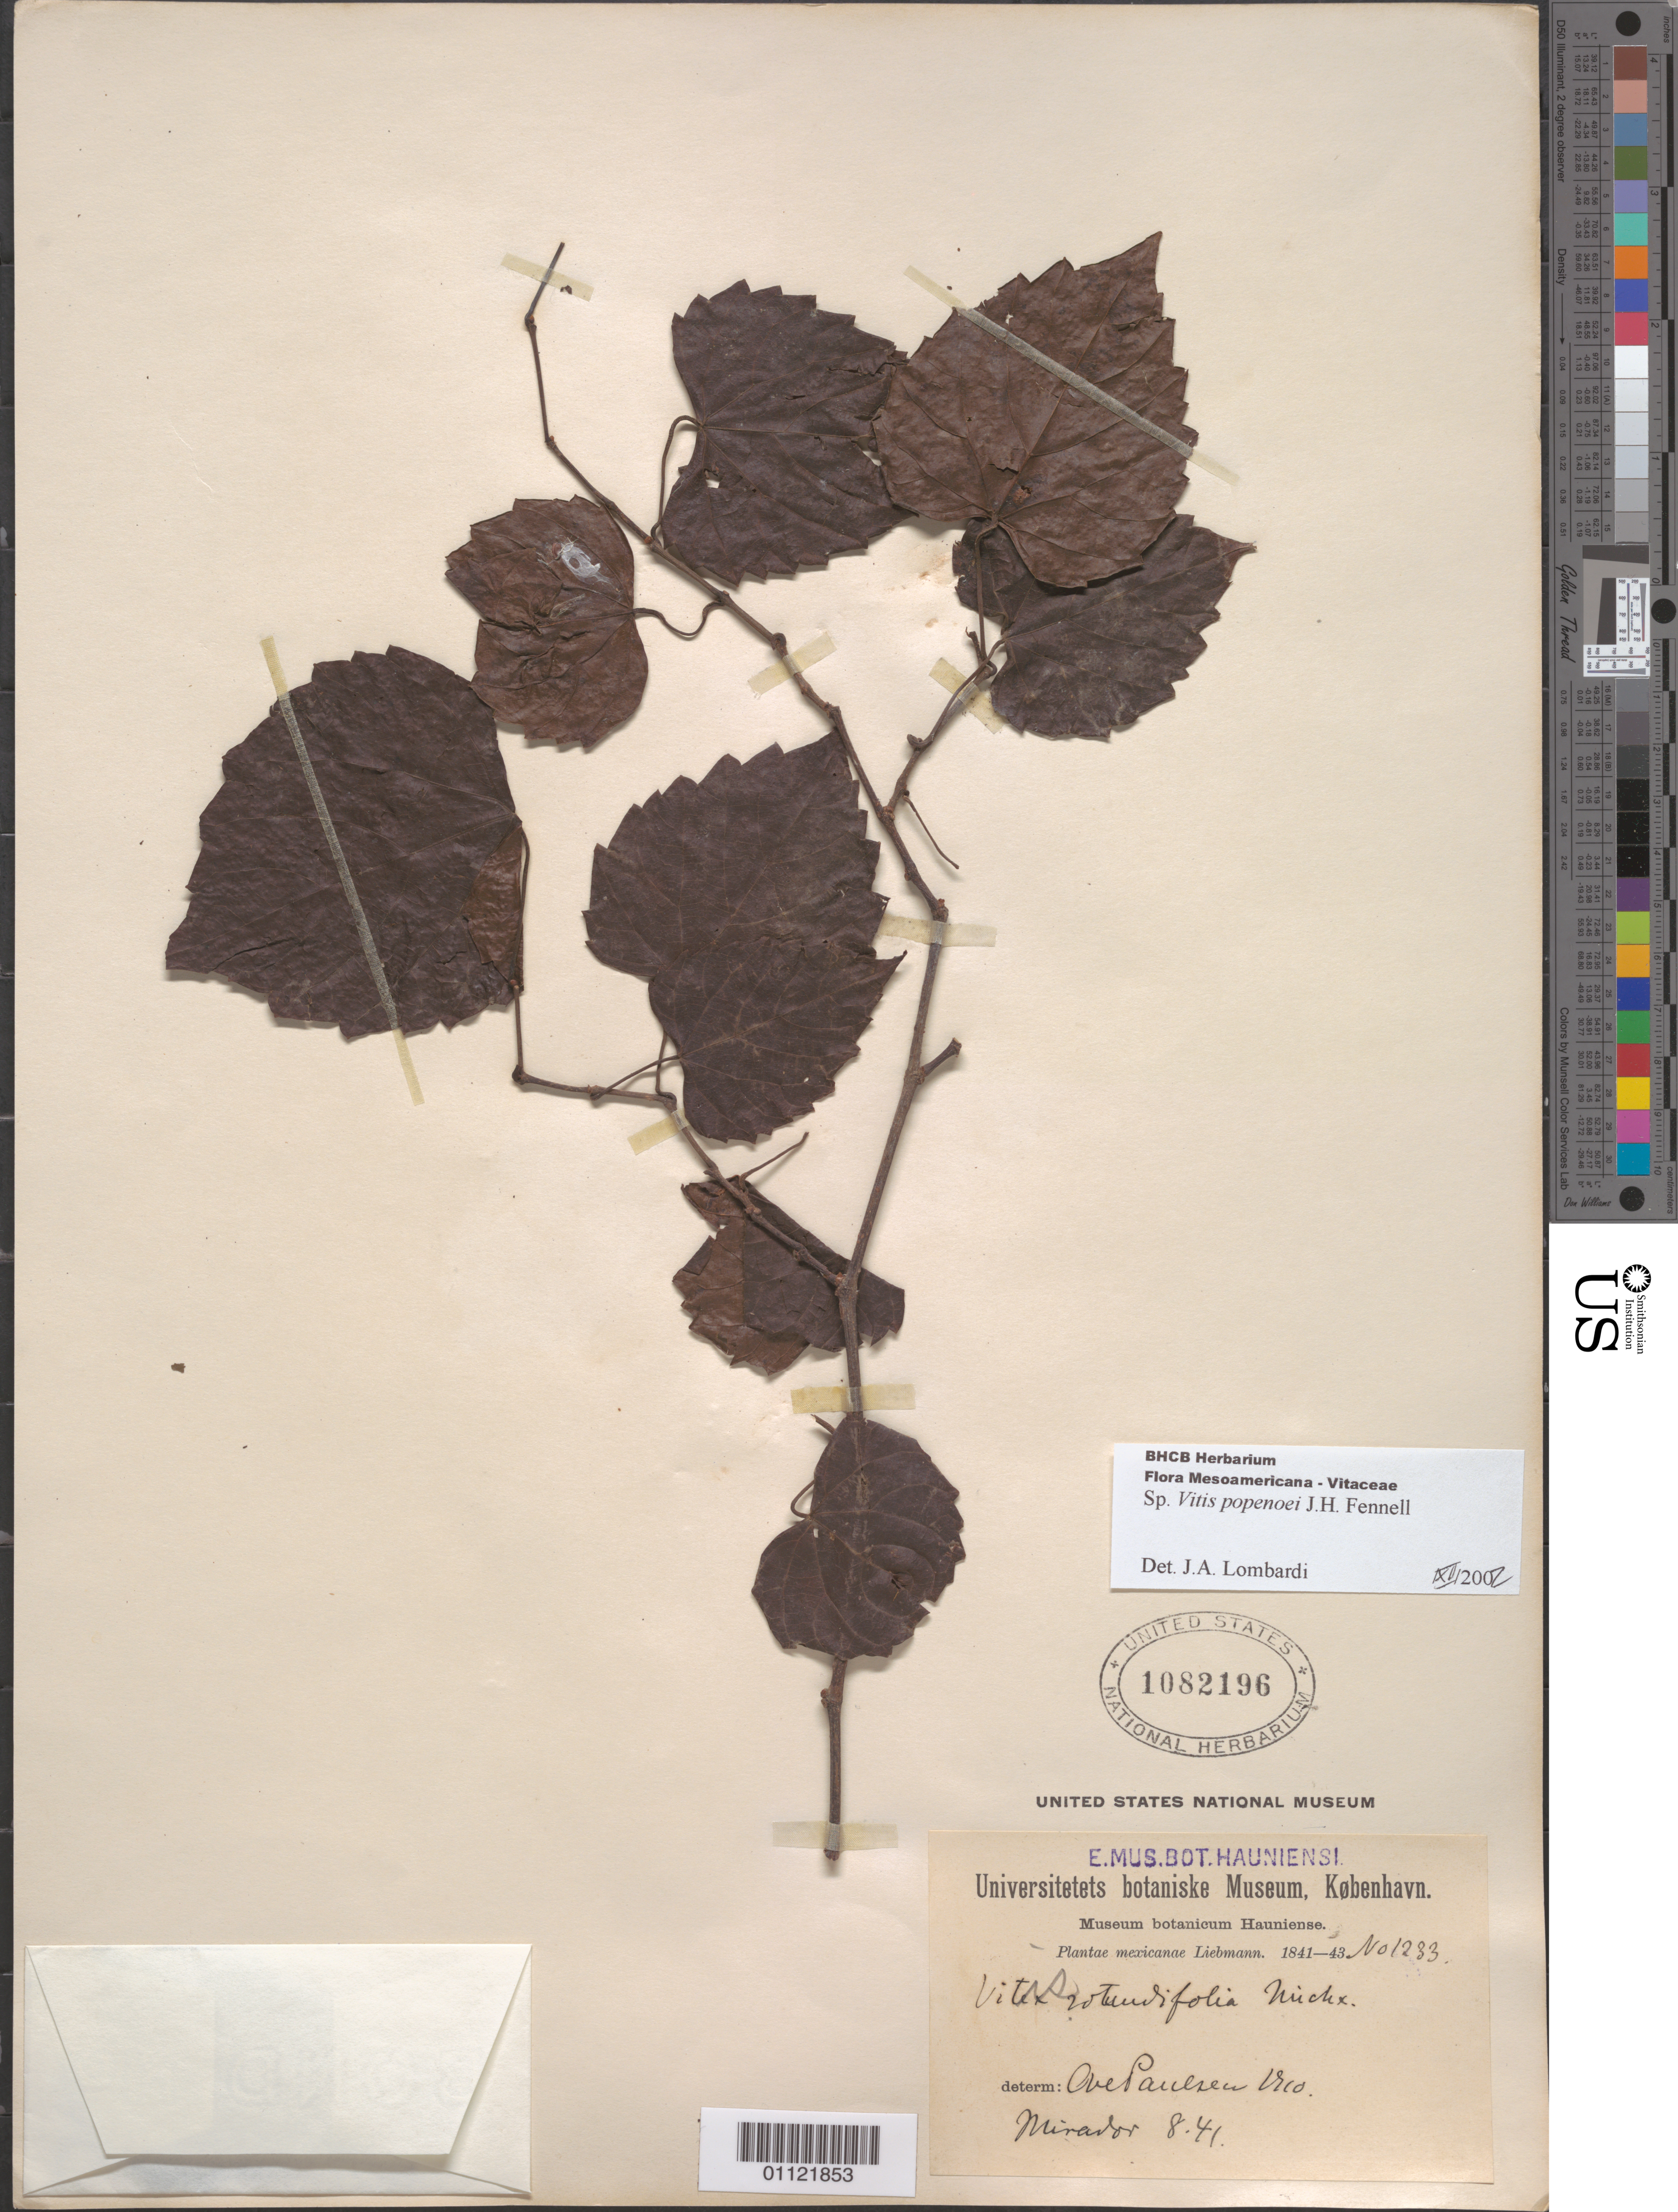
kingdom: Plantae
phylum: Tracheophyta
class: Magnoliopsida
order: Vitales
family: Vitaceae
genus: Vitis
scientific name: Vitis popenoei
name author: J.L. Fennell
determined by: Lombardi, Julio A.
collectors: Liebmann, --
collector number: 1283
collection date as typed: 8.41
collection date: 1841-08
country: Mexico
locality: Mirador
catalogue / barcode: US 1082196